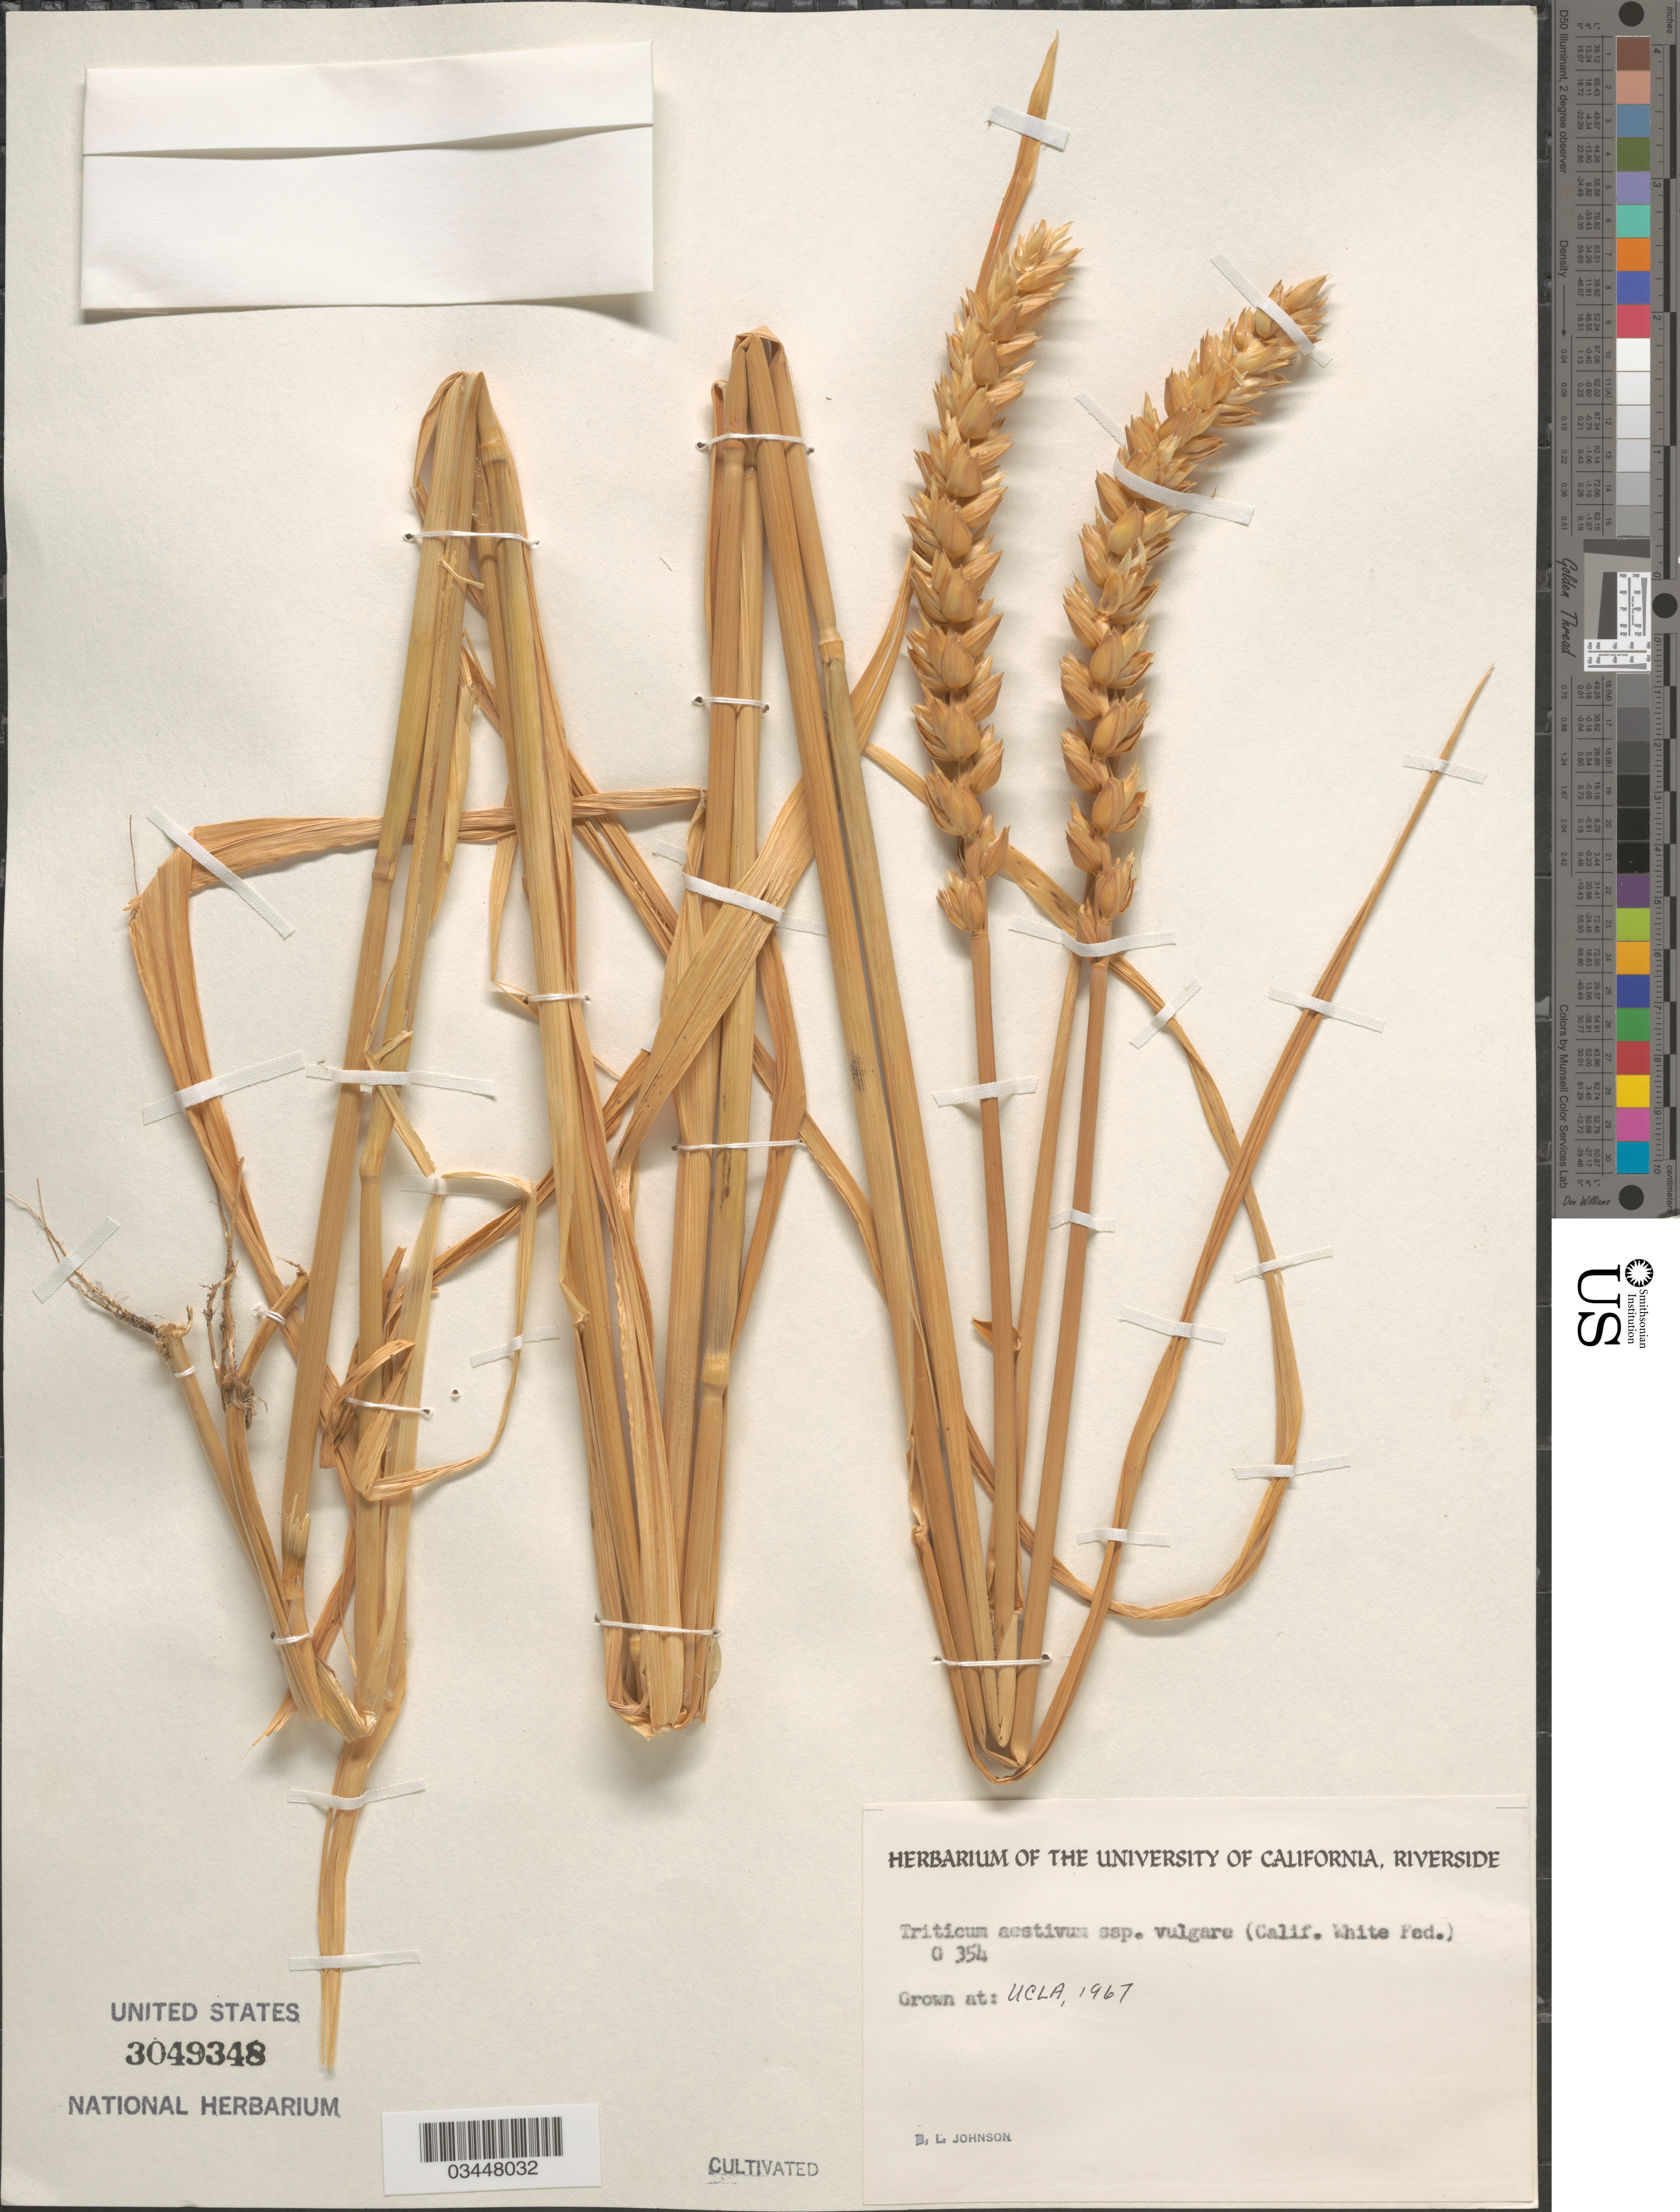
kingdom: Plantae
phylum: Tracheophyta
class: Liliopsida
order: Poales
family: Poaceae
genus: Triticum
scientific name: Triticum aestivum subsp. vulgare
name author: (Vill.) Thell.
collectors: B. Johnson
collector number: G354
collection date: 1967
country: United States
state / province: California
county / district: Los Angeles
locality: UCLA.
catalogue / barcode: US 3049348